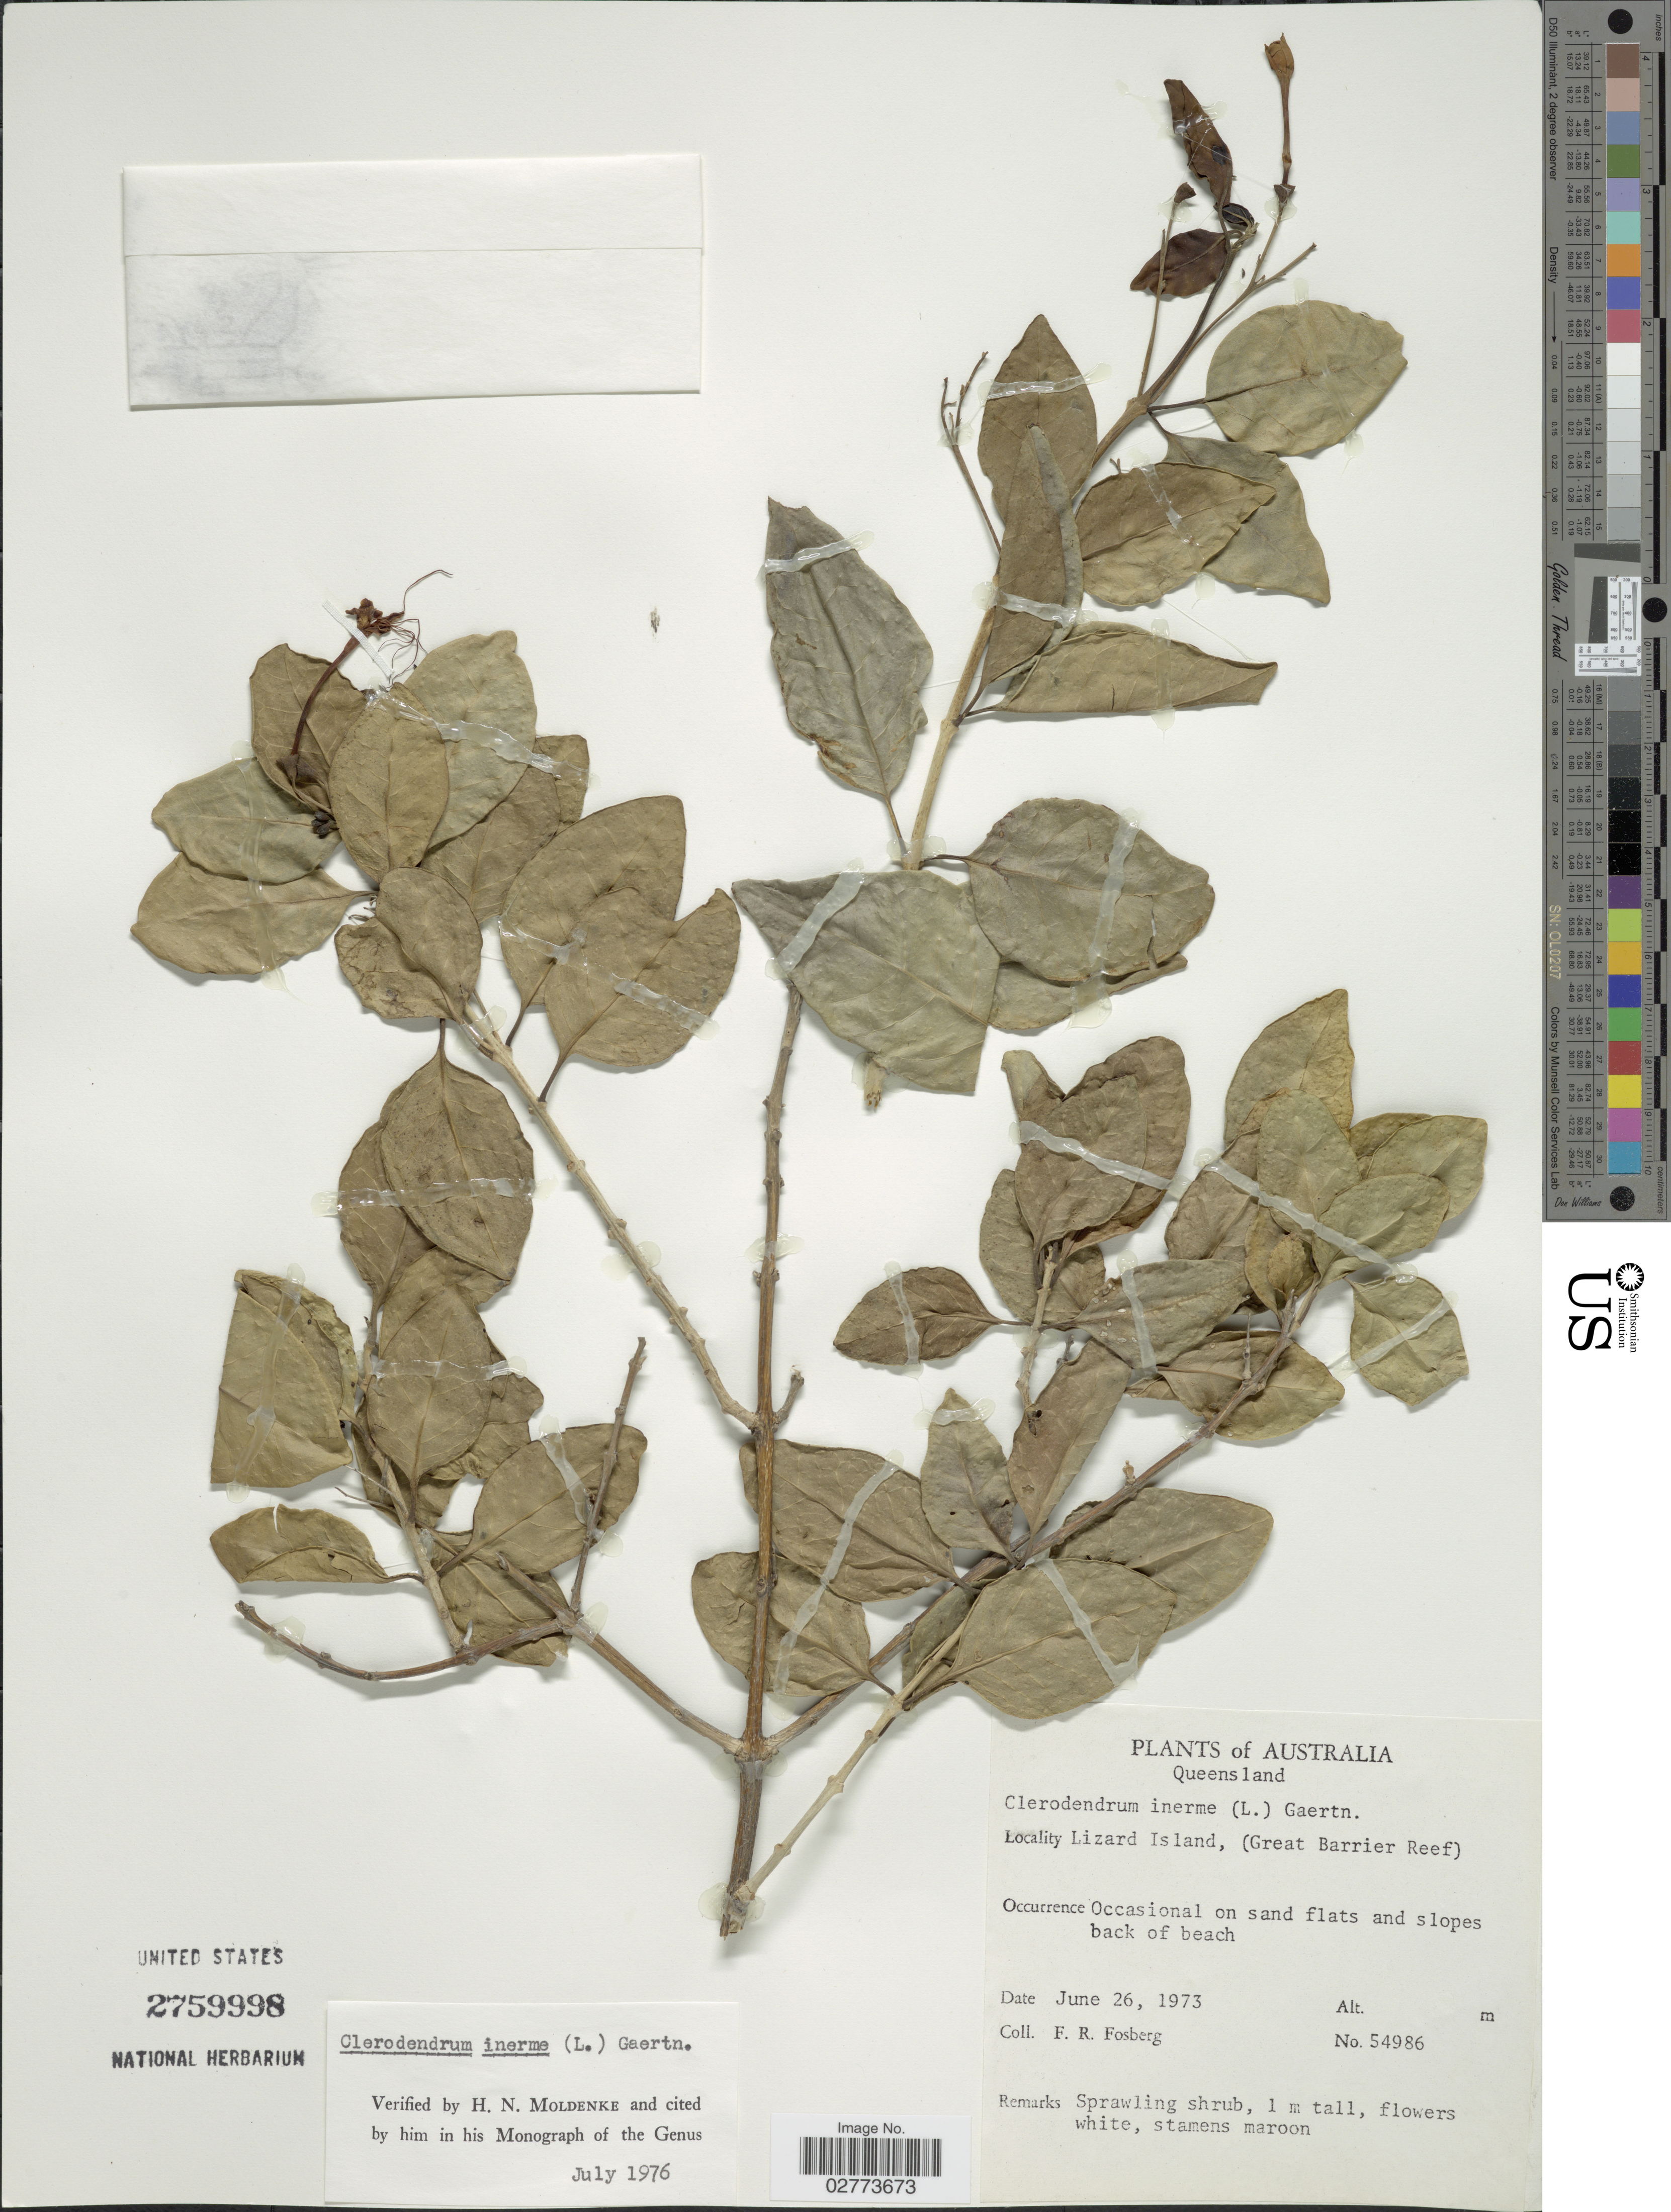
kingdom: Plantae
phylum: Tracheophyta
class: Magnoliopsida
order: Lamiales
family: Lamiaceae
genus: Clerodendrum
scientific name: Clerodendrum inerme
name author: (L.) Gaertn.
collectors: F. R. Fosberg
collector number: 54986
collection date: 1973-06-26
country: Australia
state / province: Queensland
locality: Lizard Island, (Great Barrier Reef), S. side.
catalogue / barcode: US 2759998